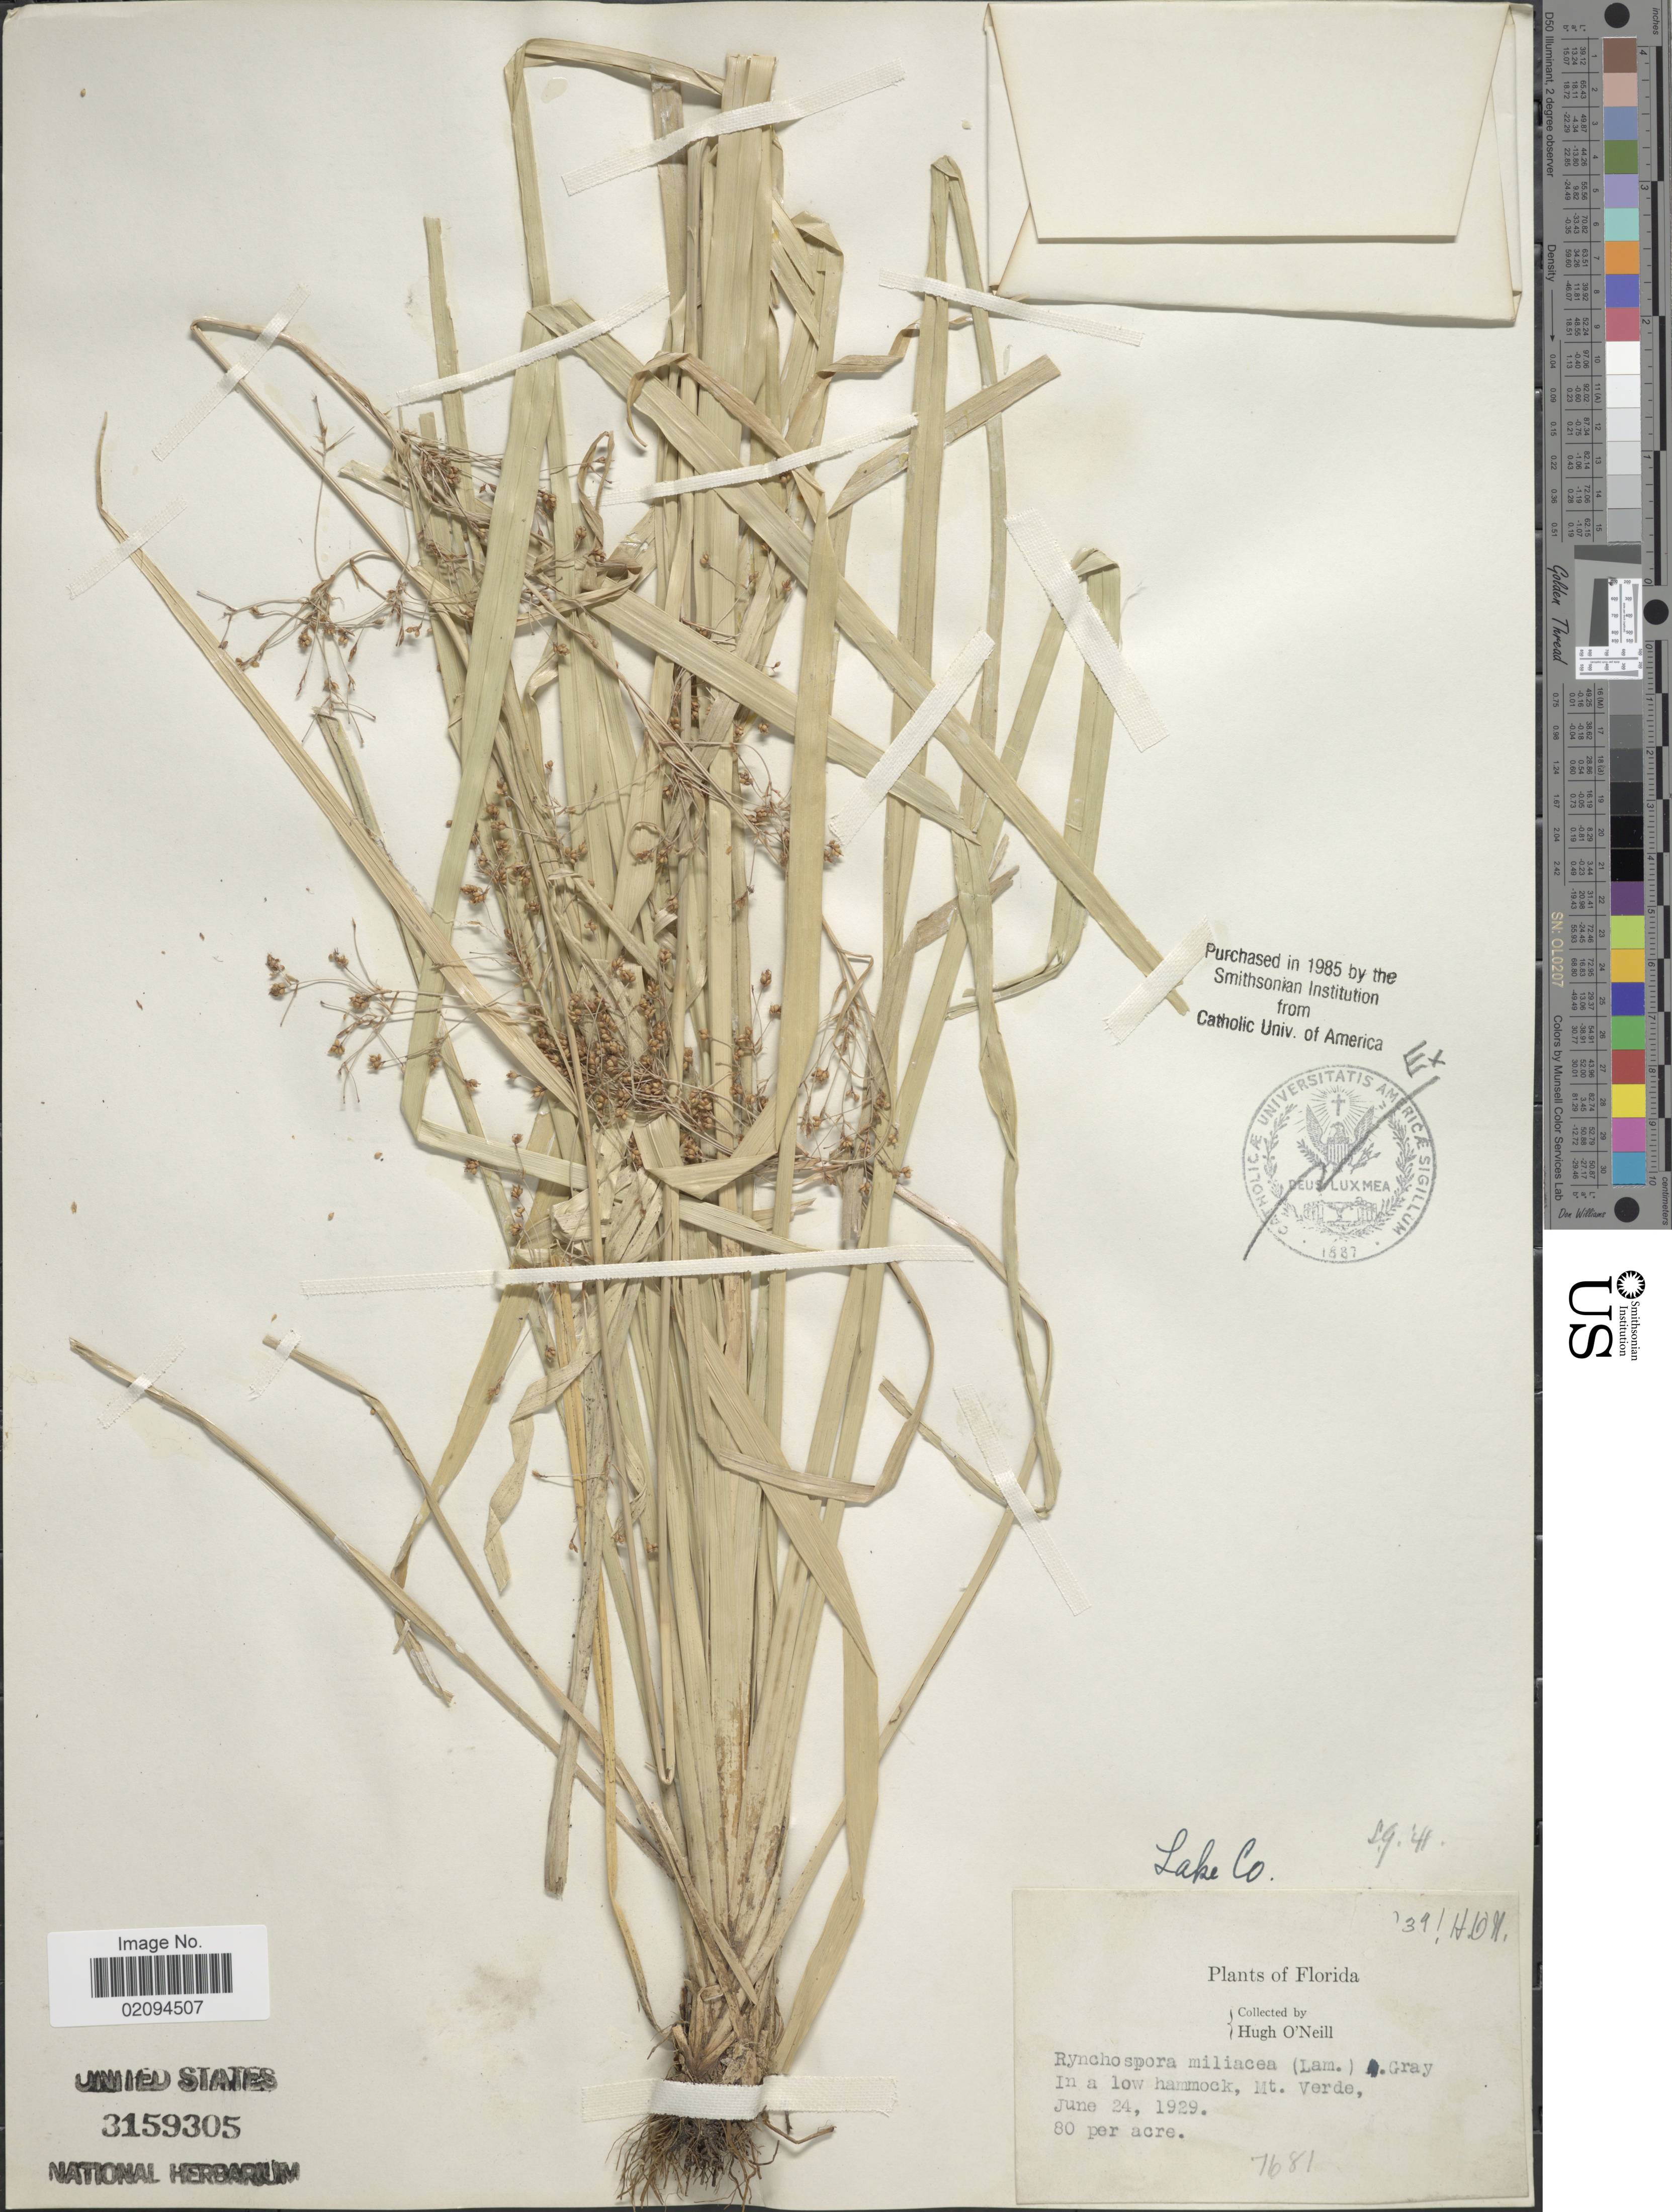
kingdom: Plantae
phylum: Tracheophyta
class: Liliopsida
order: Poales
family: Cyperaceae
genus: Rhynchospora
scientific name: Rhynchospora miliacea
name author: (Lam.) A. Gray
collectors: H. O'Neill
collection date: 1929-06-24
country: United States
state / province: Florida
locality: In a low hammock, Mt. Verde. Lake Co.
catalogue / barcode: US 3159305